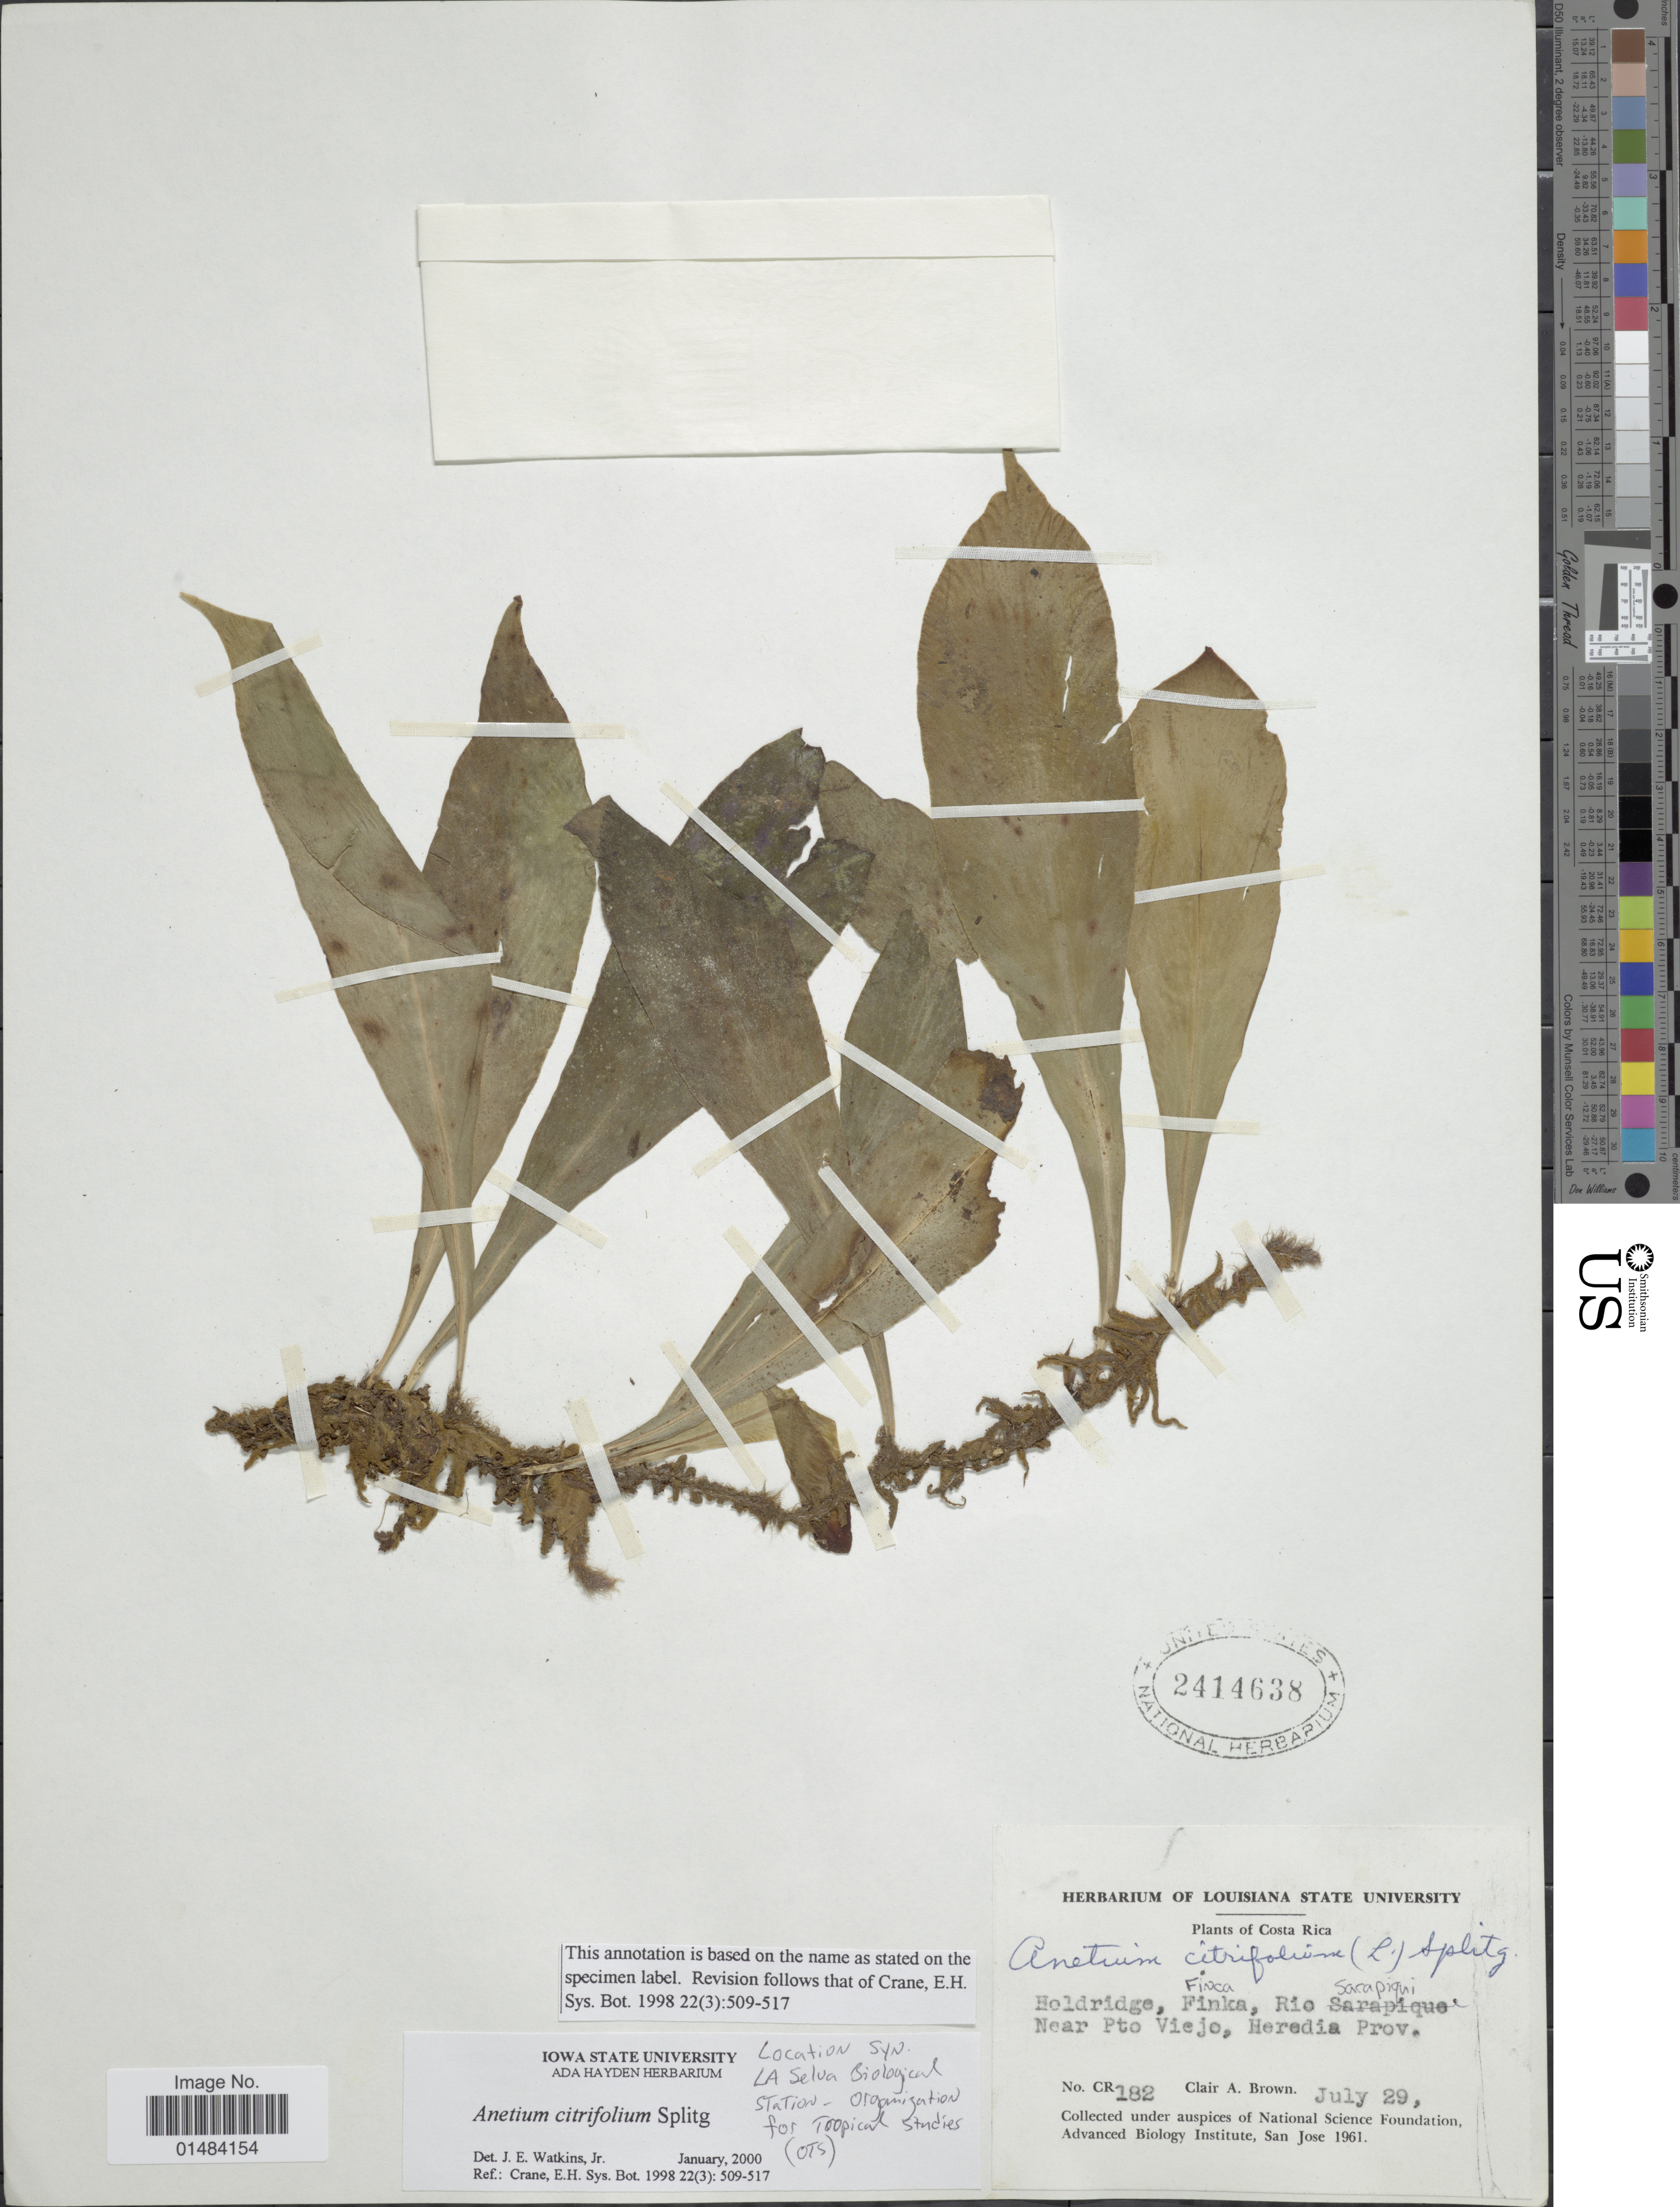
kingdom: Plantae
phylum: Tracheophyta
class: Polypodiopsida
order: Polypodiales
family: Pteridaceae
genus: Anetium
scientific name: Anetium citrifolium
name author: (L.) Splitg.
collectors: C. A. Brown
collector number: CR182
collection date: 1961-07-29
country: Costa Rica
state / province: Heredia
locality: Costa Rica, Holdridge, Finca, Rio Sarapiqui, near Pto Viejo.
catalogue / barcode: US 2414638